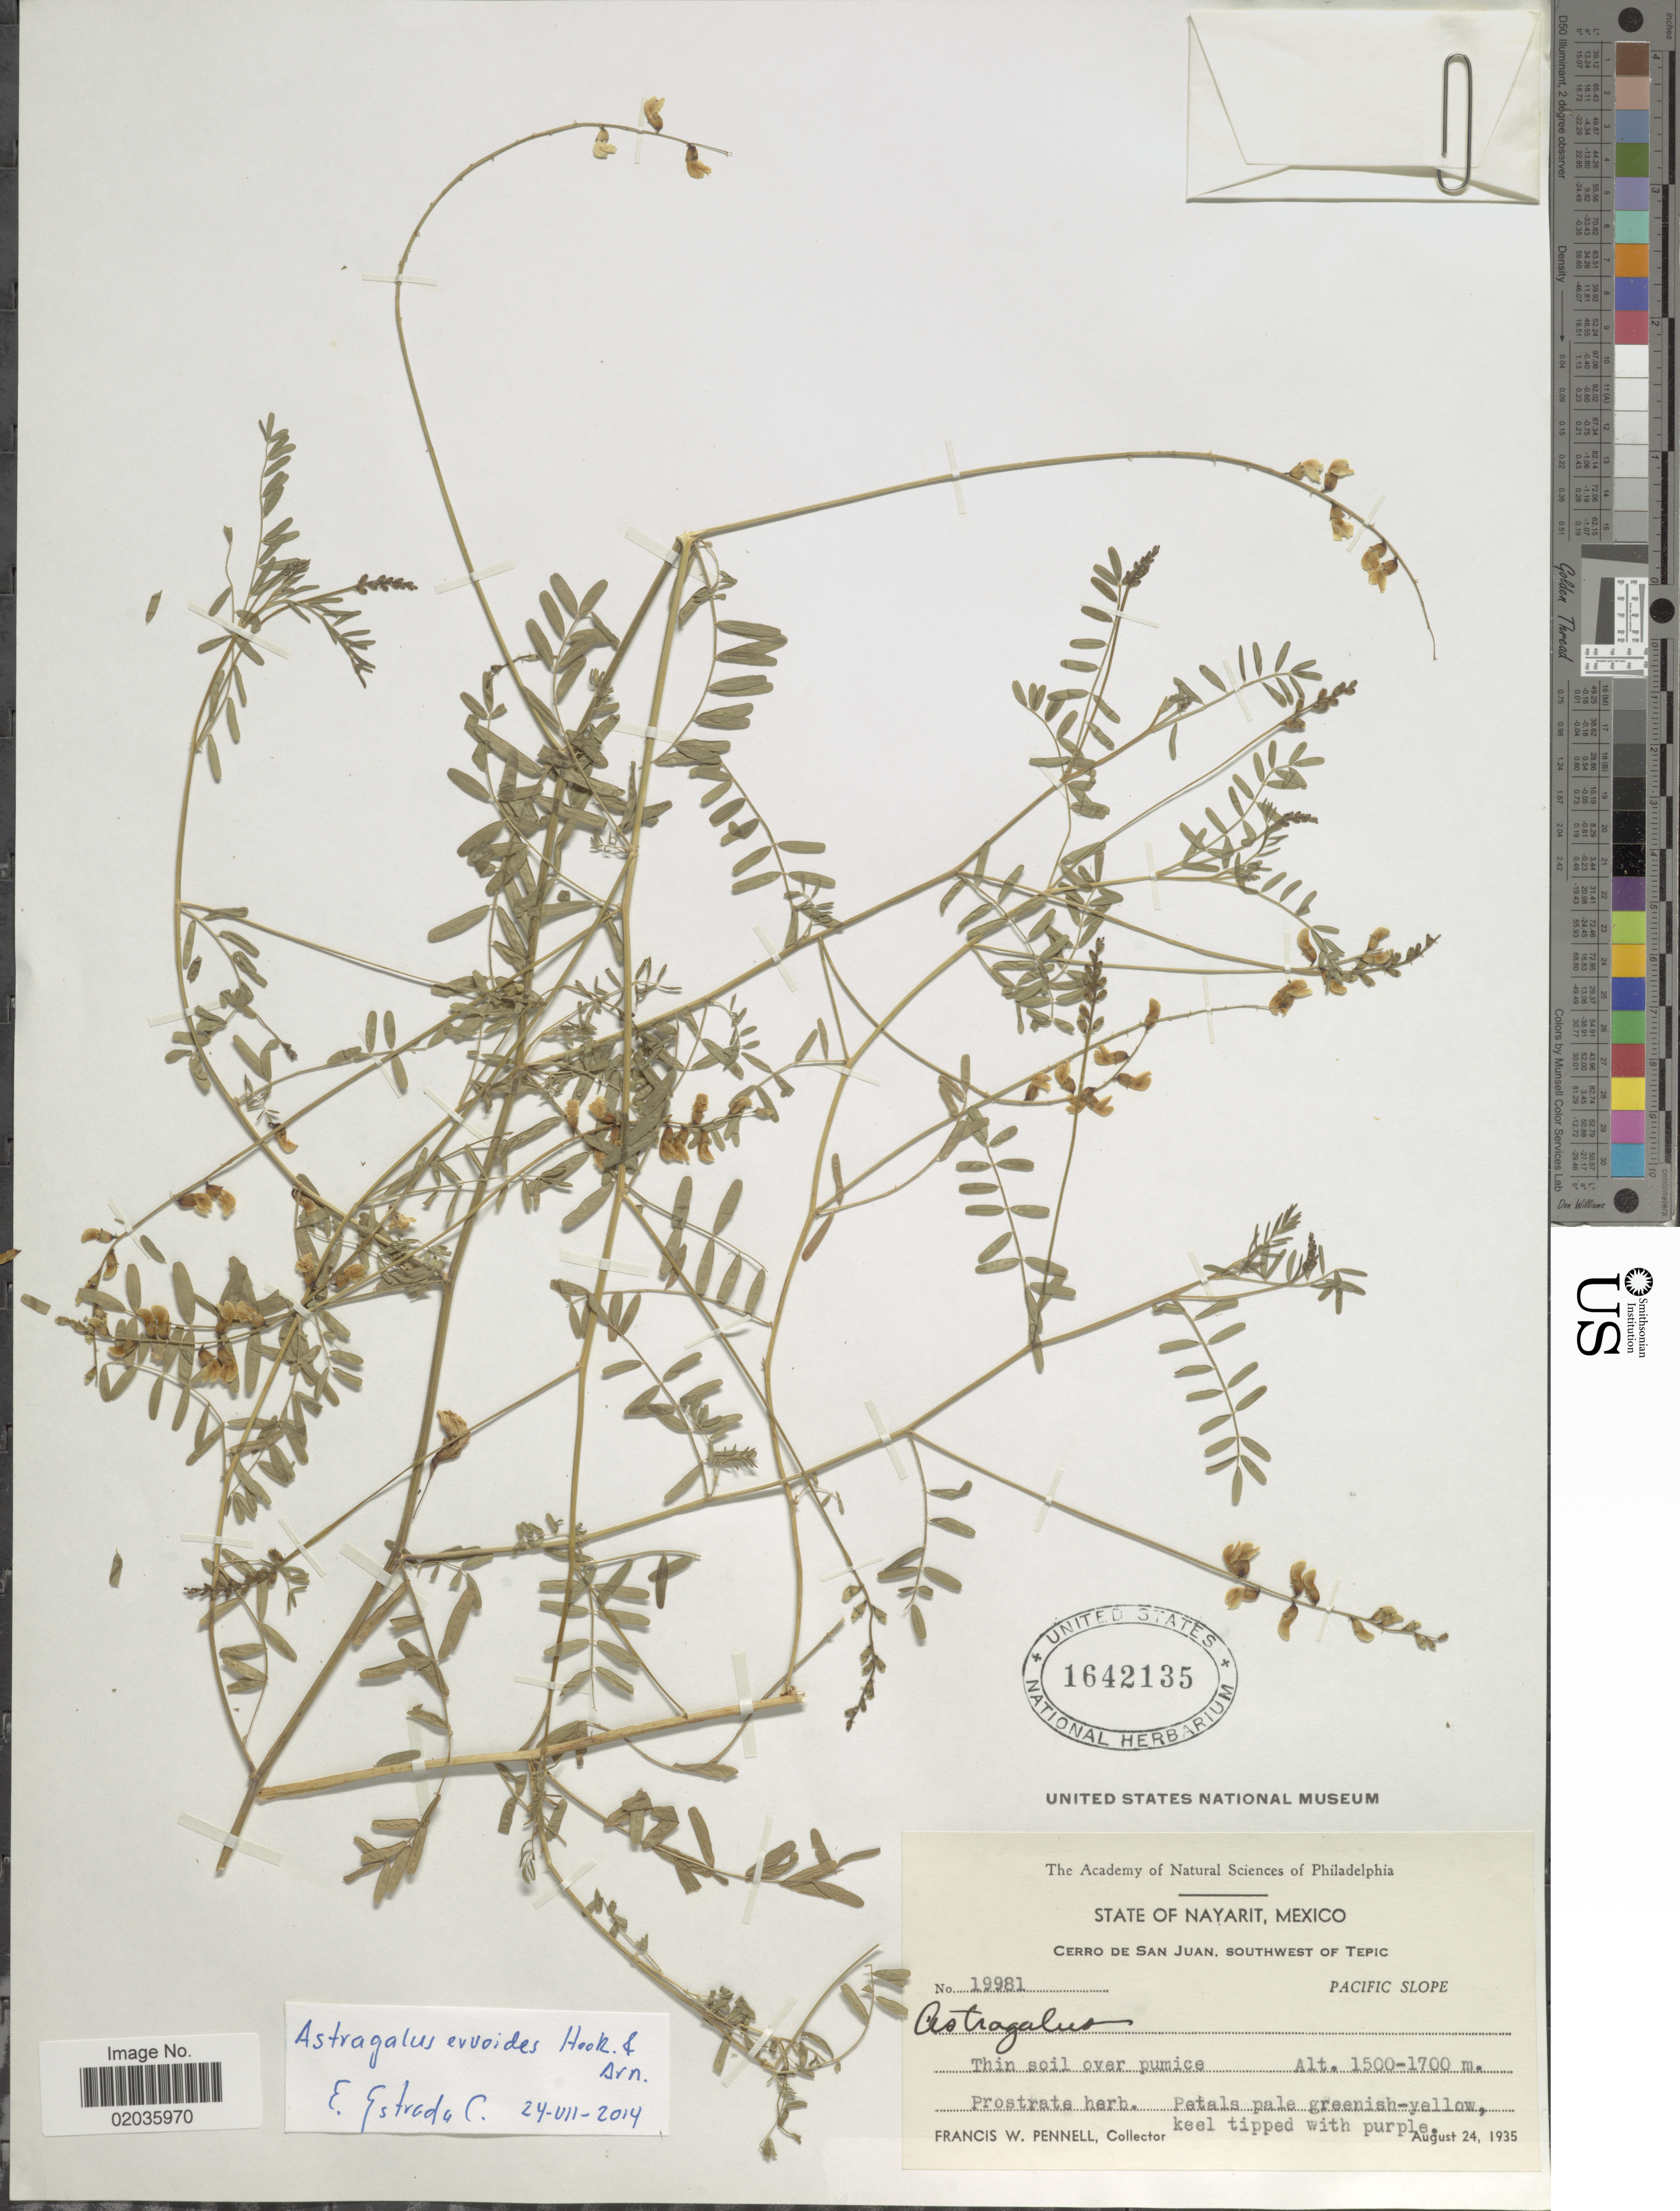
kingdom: Plantae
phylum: Tracheophyta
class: Magnoliopsida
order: Fabales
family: Fabaceae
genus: Astragalus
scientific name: Astragalus ervoides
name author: Turcz.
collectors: F. W. Pennell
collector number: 19981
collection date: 1935-08-24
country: Mexico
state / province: Nayarit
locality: Nayarit, Mexico. Cerro de San Juan, Southwest of Tepic, Pacific Slope.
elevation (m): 1500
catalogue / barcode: US 1642135